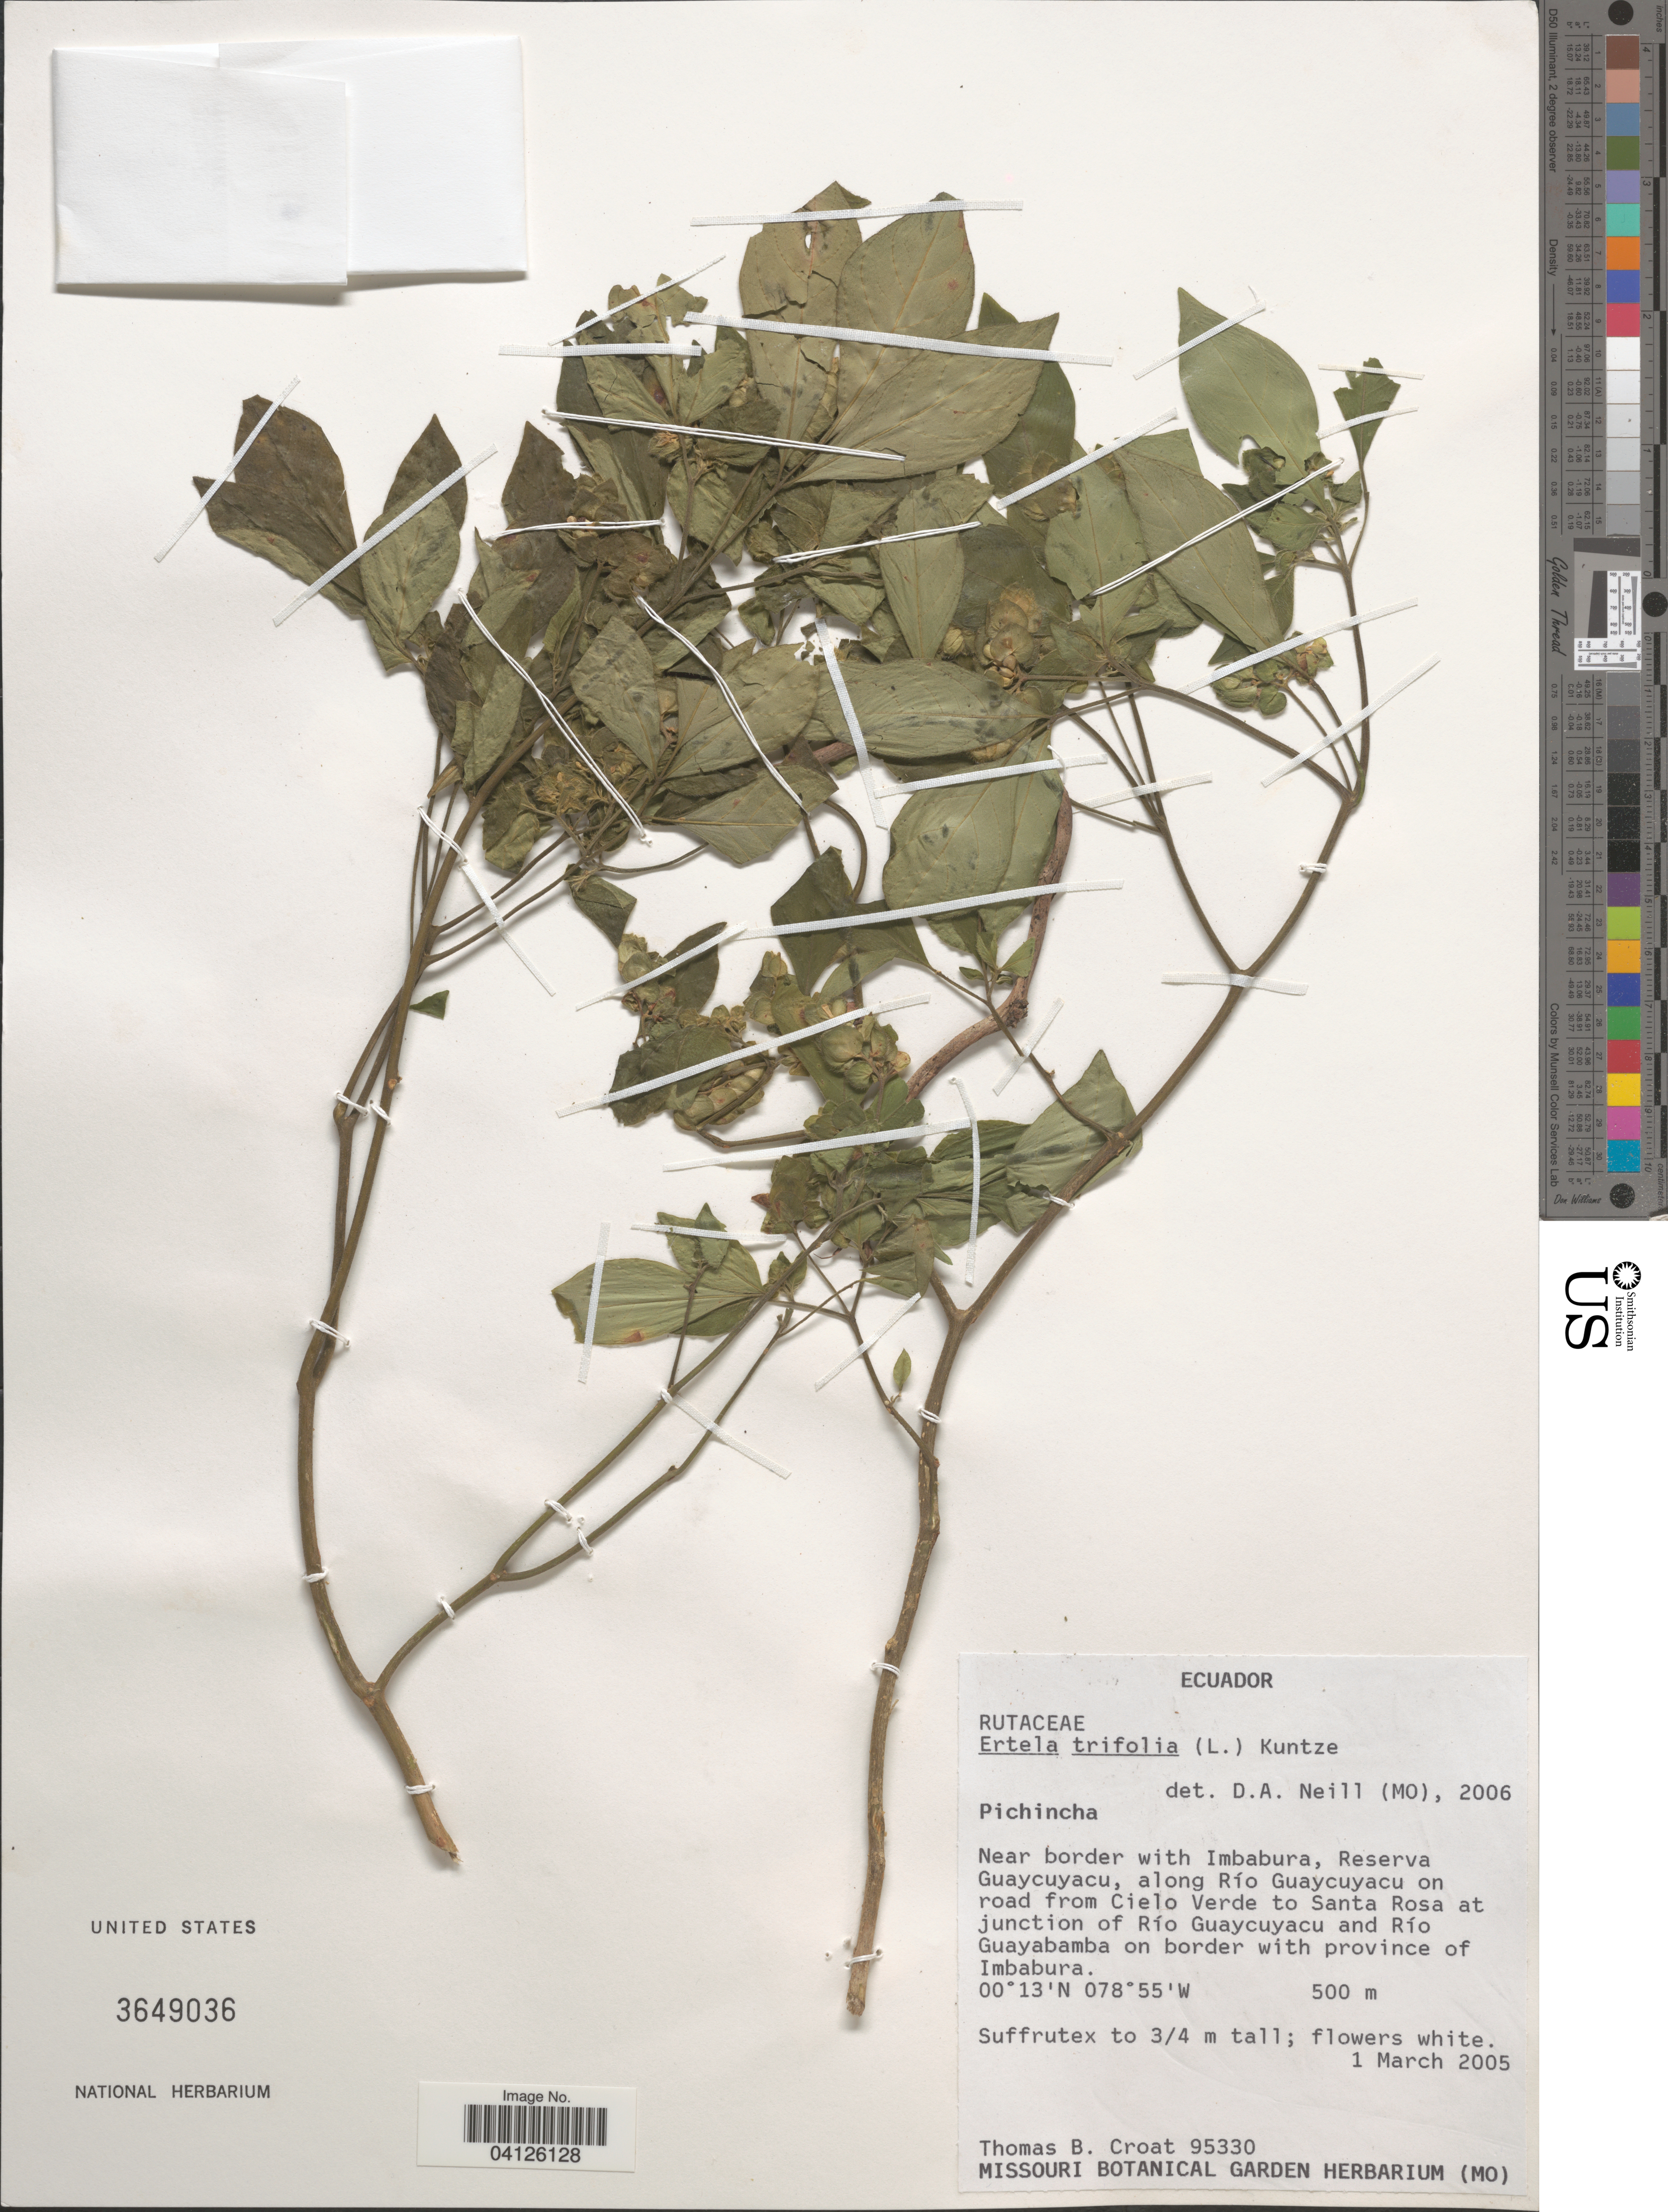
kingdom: Plantae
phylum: Tracheophyta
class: Magnoliopsida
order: Sapindales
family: Rutaceae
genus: Ertela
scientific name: Ertela trifolia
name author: (L.) Kuntze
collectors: T. B. Croat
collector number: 95330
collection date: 2005-03-01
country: Ecuador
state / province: Pichincha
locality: Near border with Imbabura, Reserva Guaycuyacu, along Río Guaycuyacu on road from Cielo Verde ro Santa Rosa at junction of Río Guaycuyacu and Río Guayabamba on border with province of Imbabura.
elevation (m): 500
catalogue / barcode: US 3649036